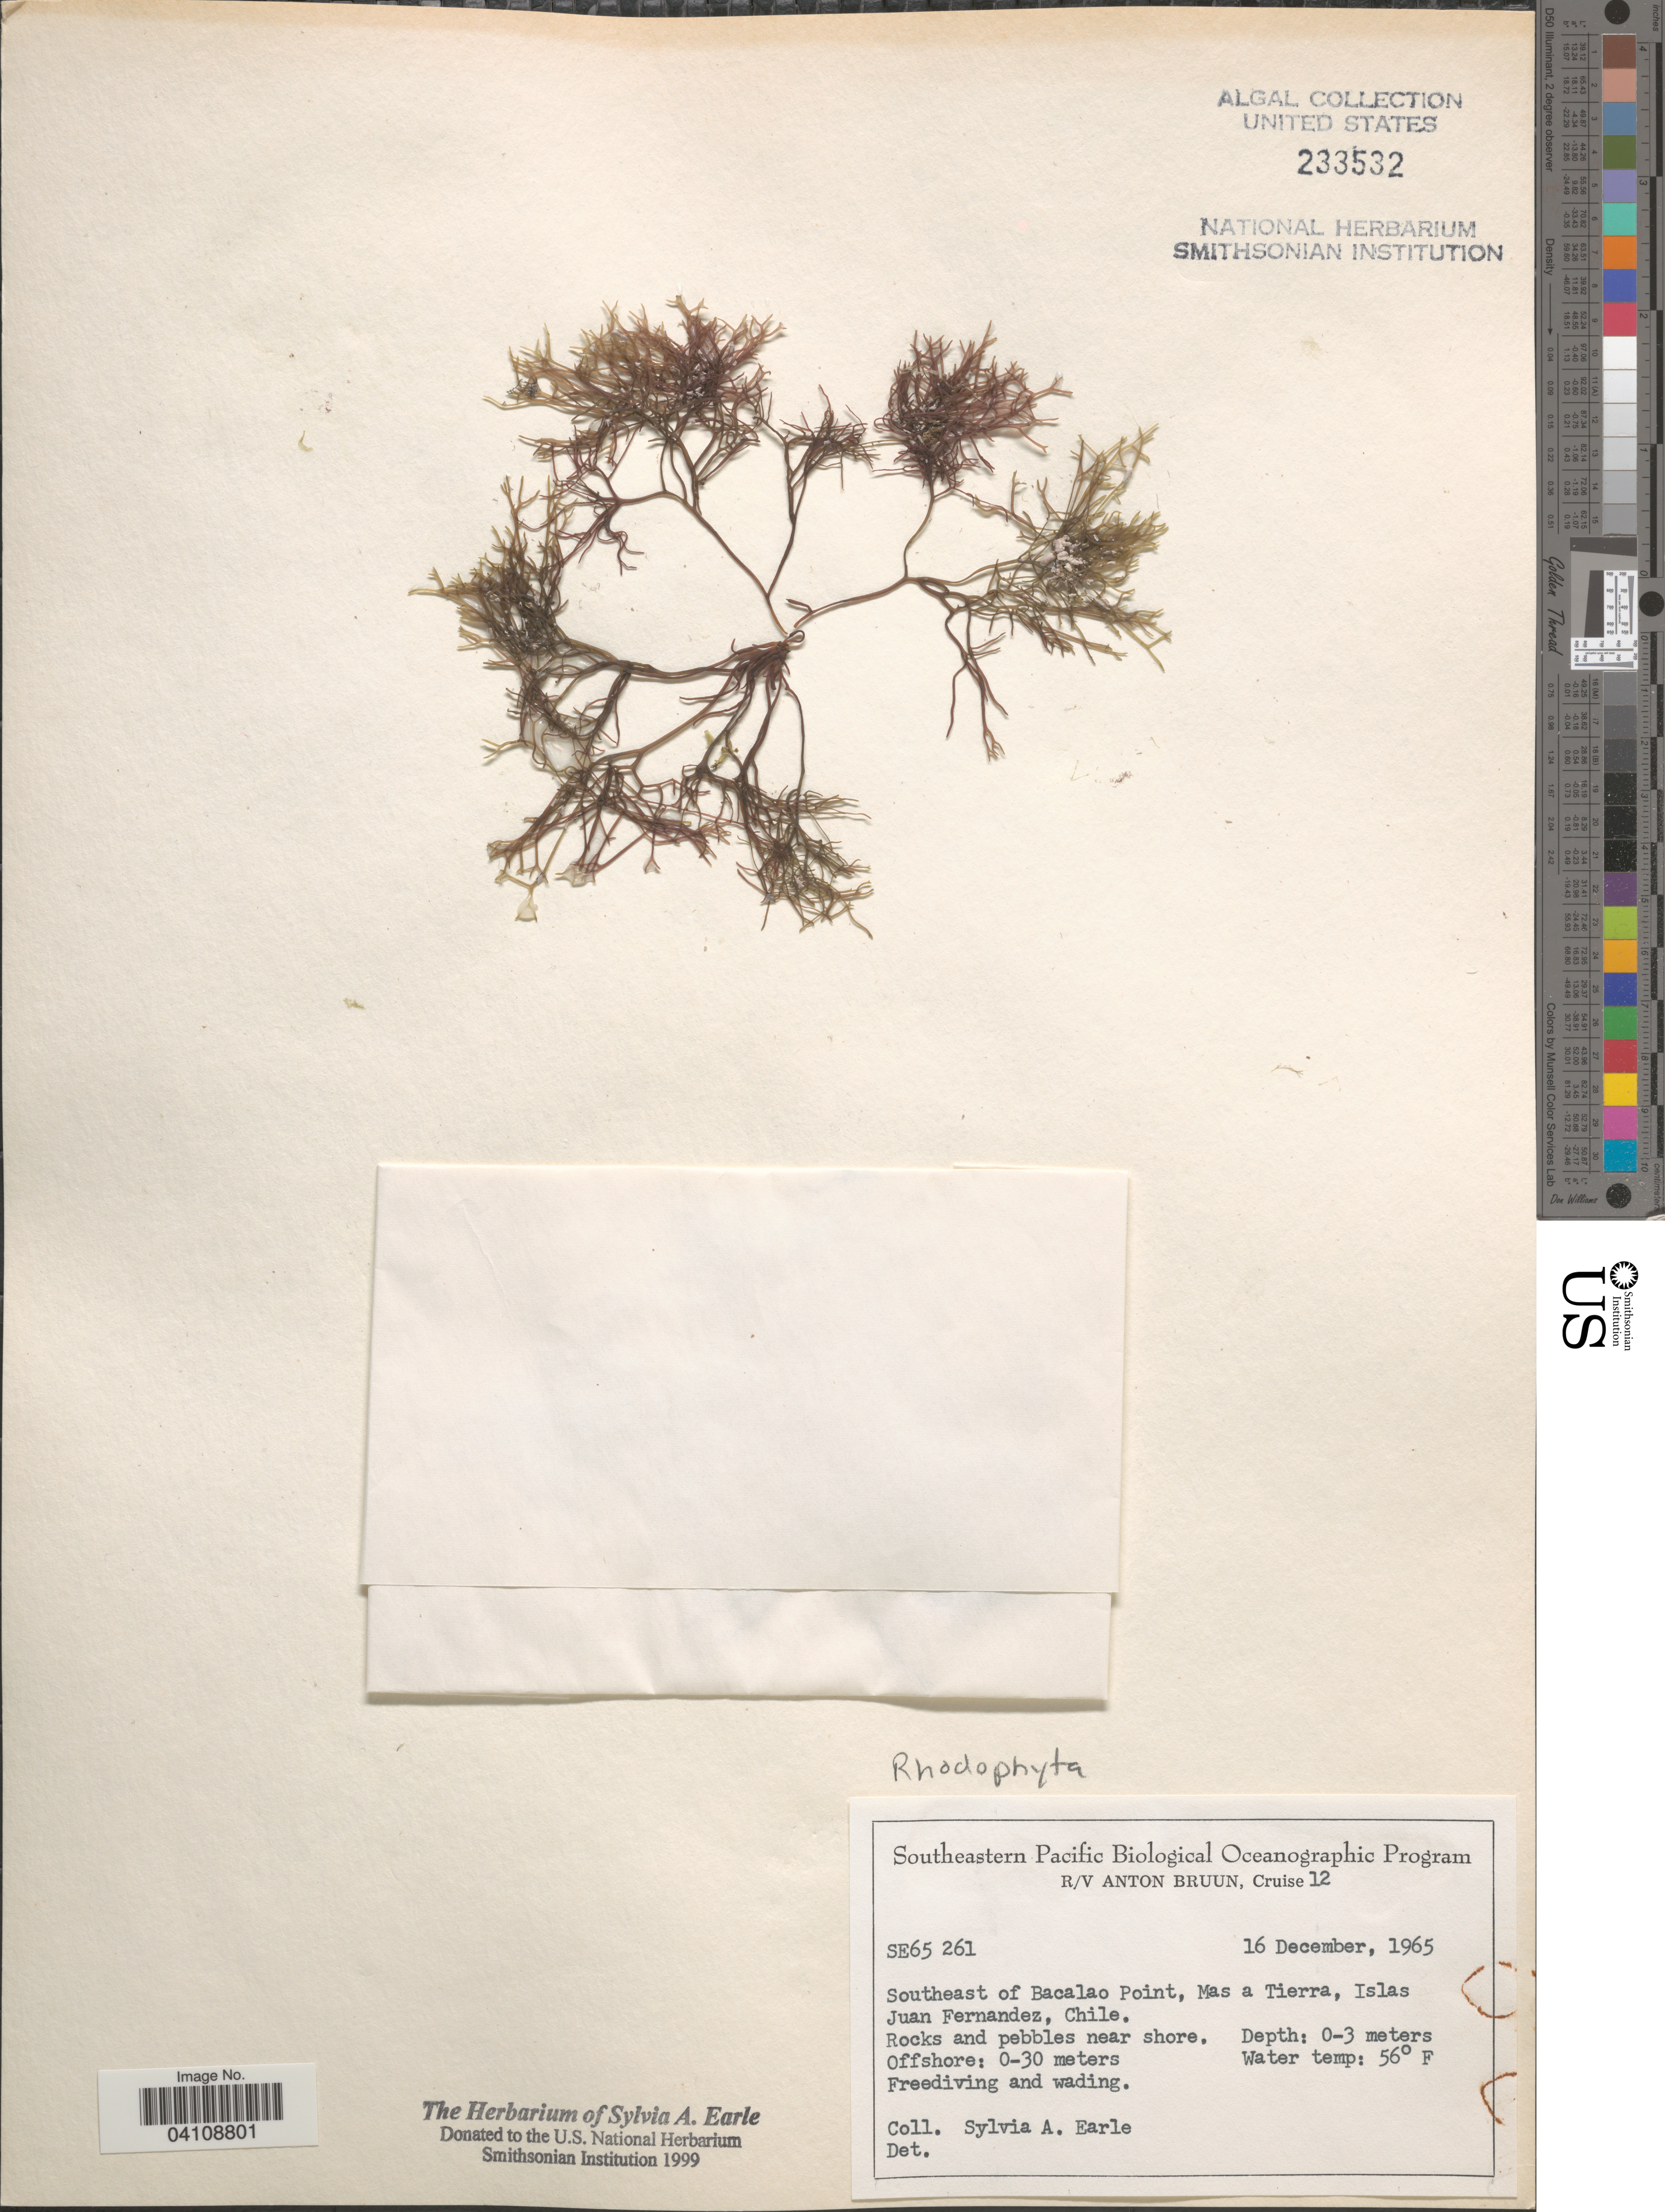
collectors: S. A. Earle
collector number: SE65261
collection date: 1965-12-16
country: Chile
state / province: Valparaíso (V)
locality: Southeast of Bacalao Point, Mas a Tierra, Islas Juan Fernandez.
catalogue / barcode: US 233532